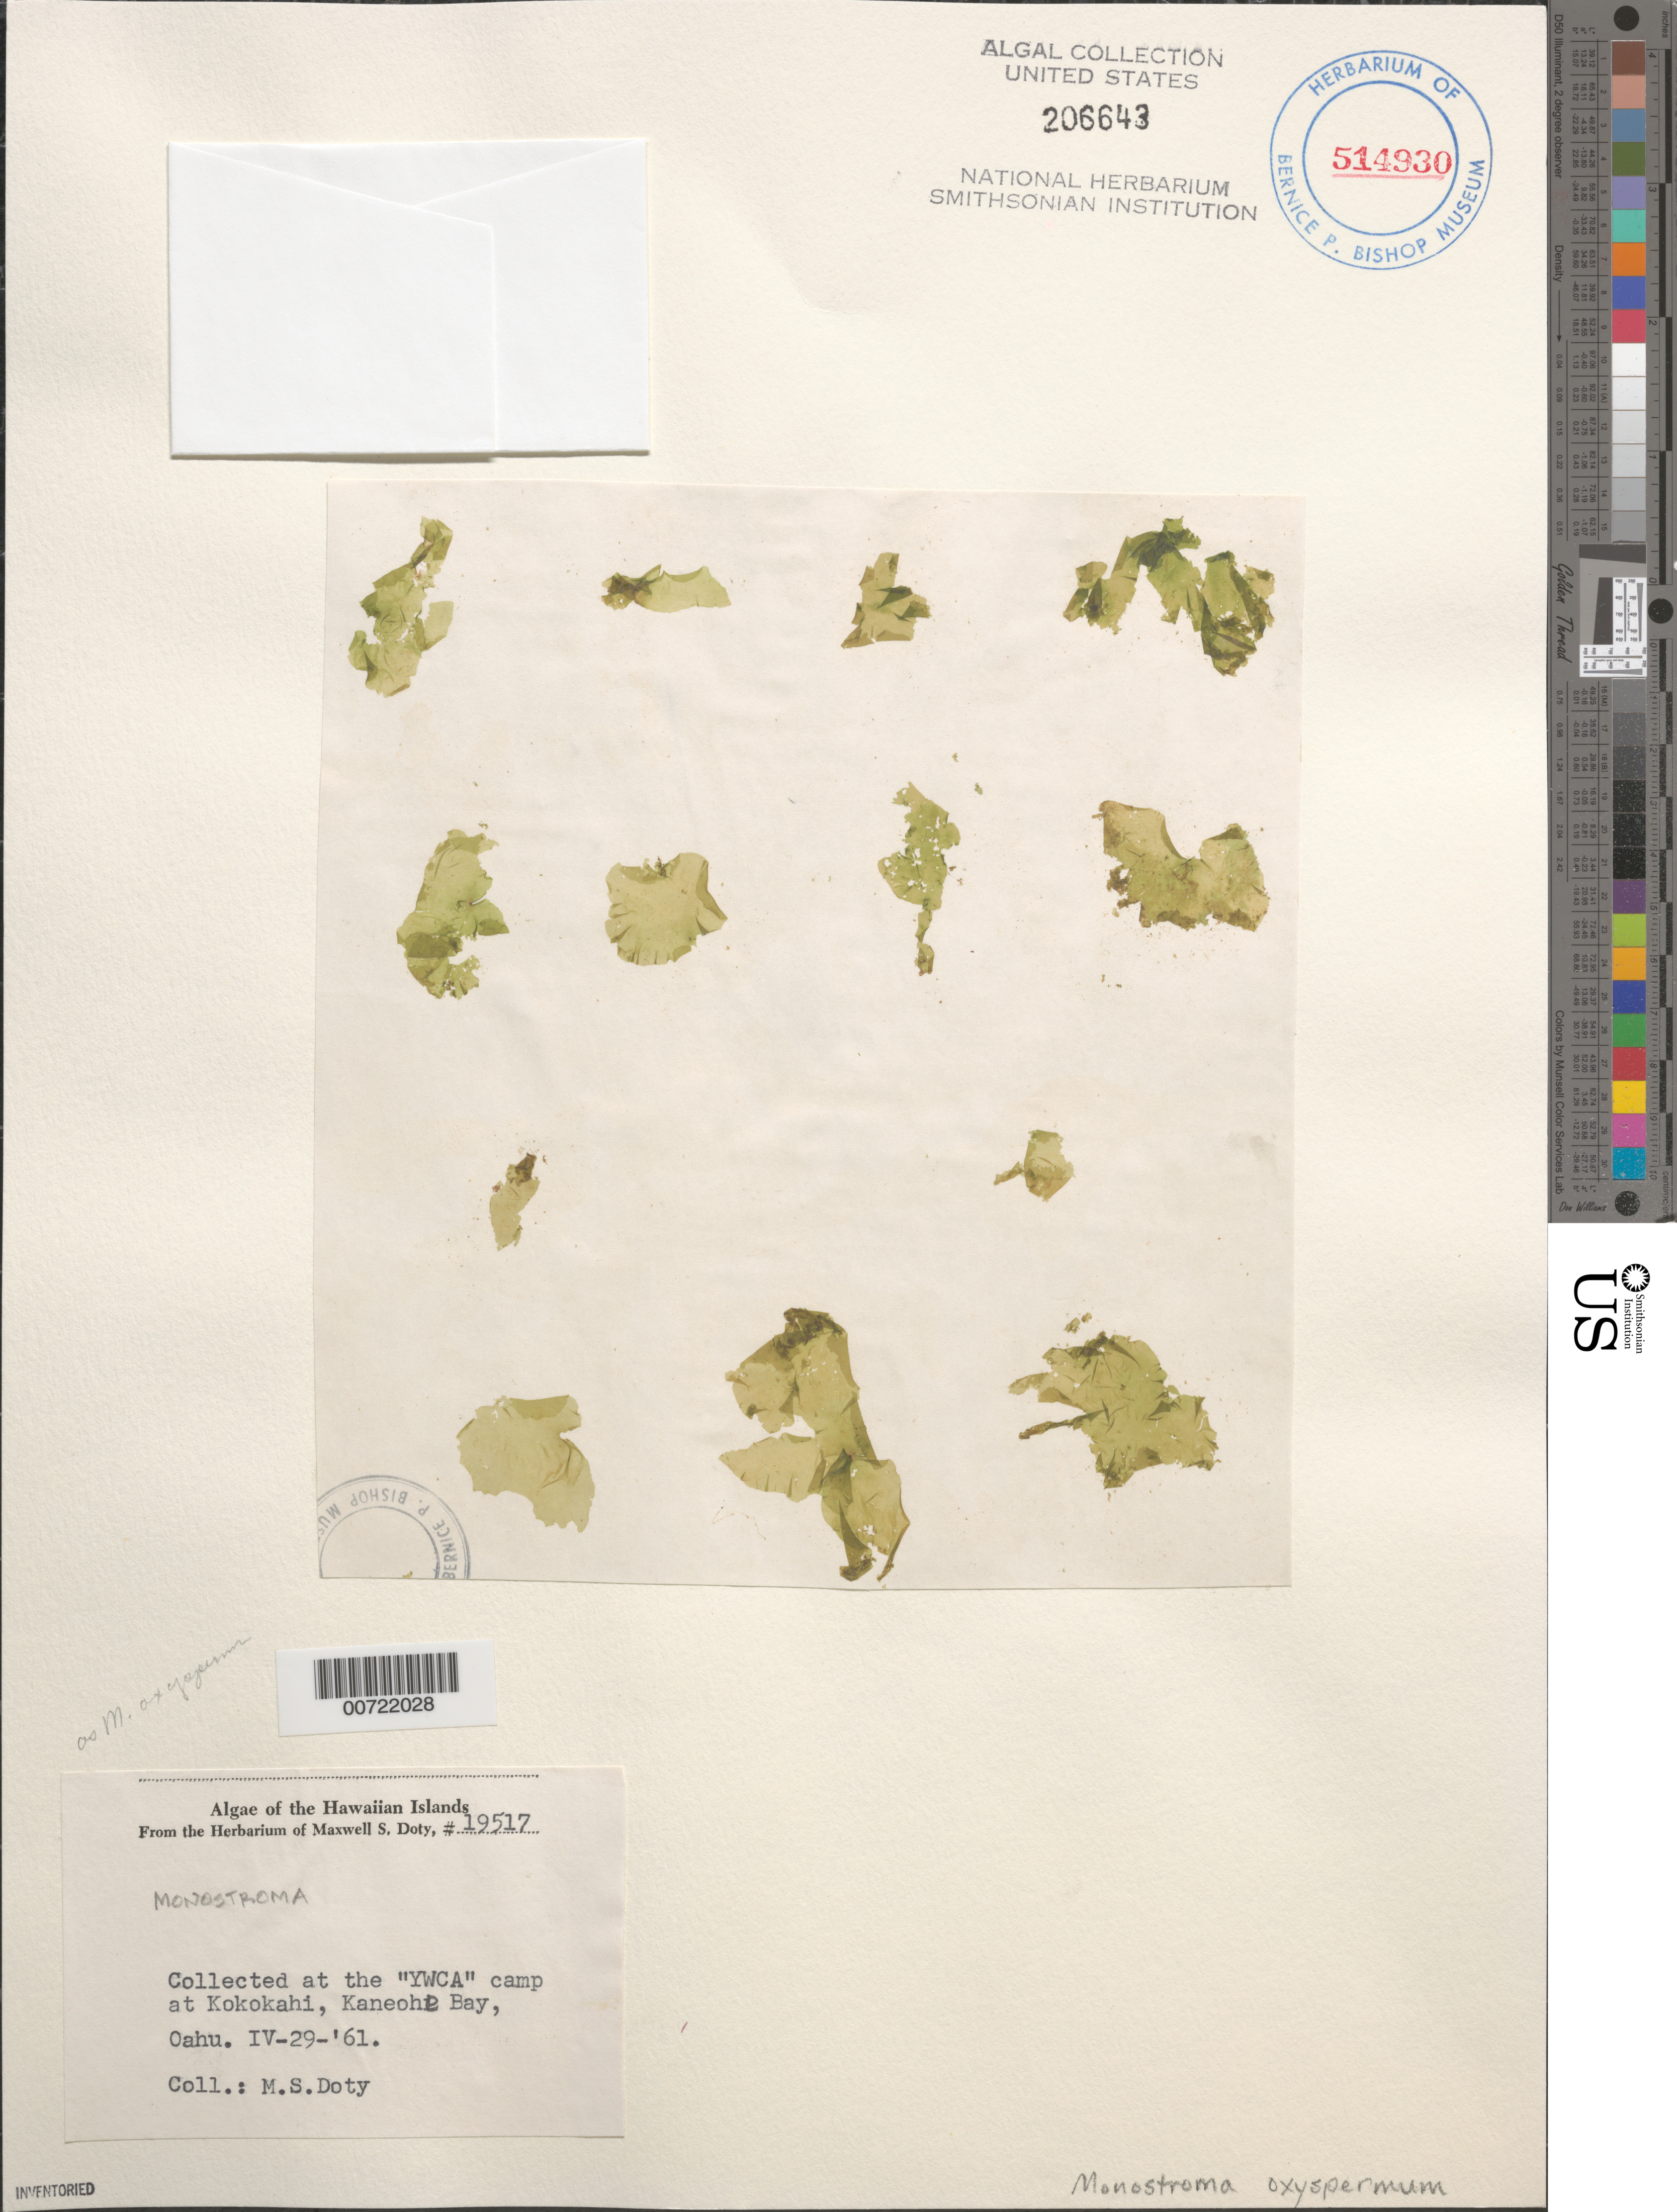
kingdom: Plantae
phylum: Chlorophyta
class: Ulvophyceae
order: Ulvales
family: Gayraliaceae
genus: Gayralia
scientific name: Gayralia oxysperma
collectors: M. S. Doty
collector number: MSD 19517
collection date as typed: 29 Apr 1961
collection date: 1961-04-29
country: United States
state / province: Hawaii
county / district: Honolulu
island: Oahu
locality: Kaneohe Bay, Kokokahi, YWCA camp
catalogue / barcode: US 206643